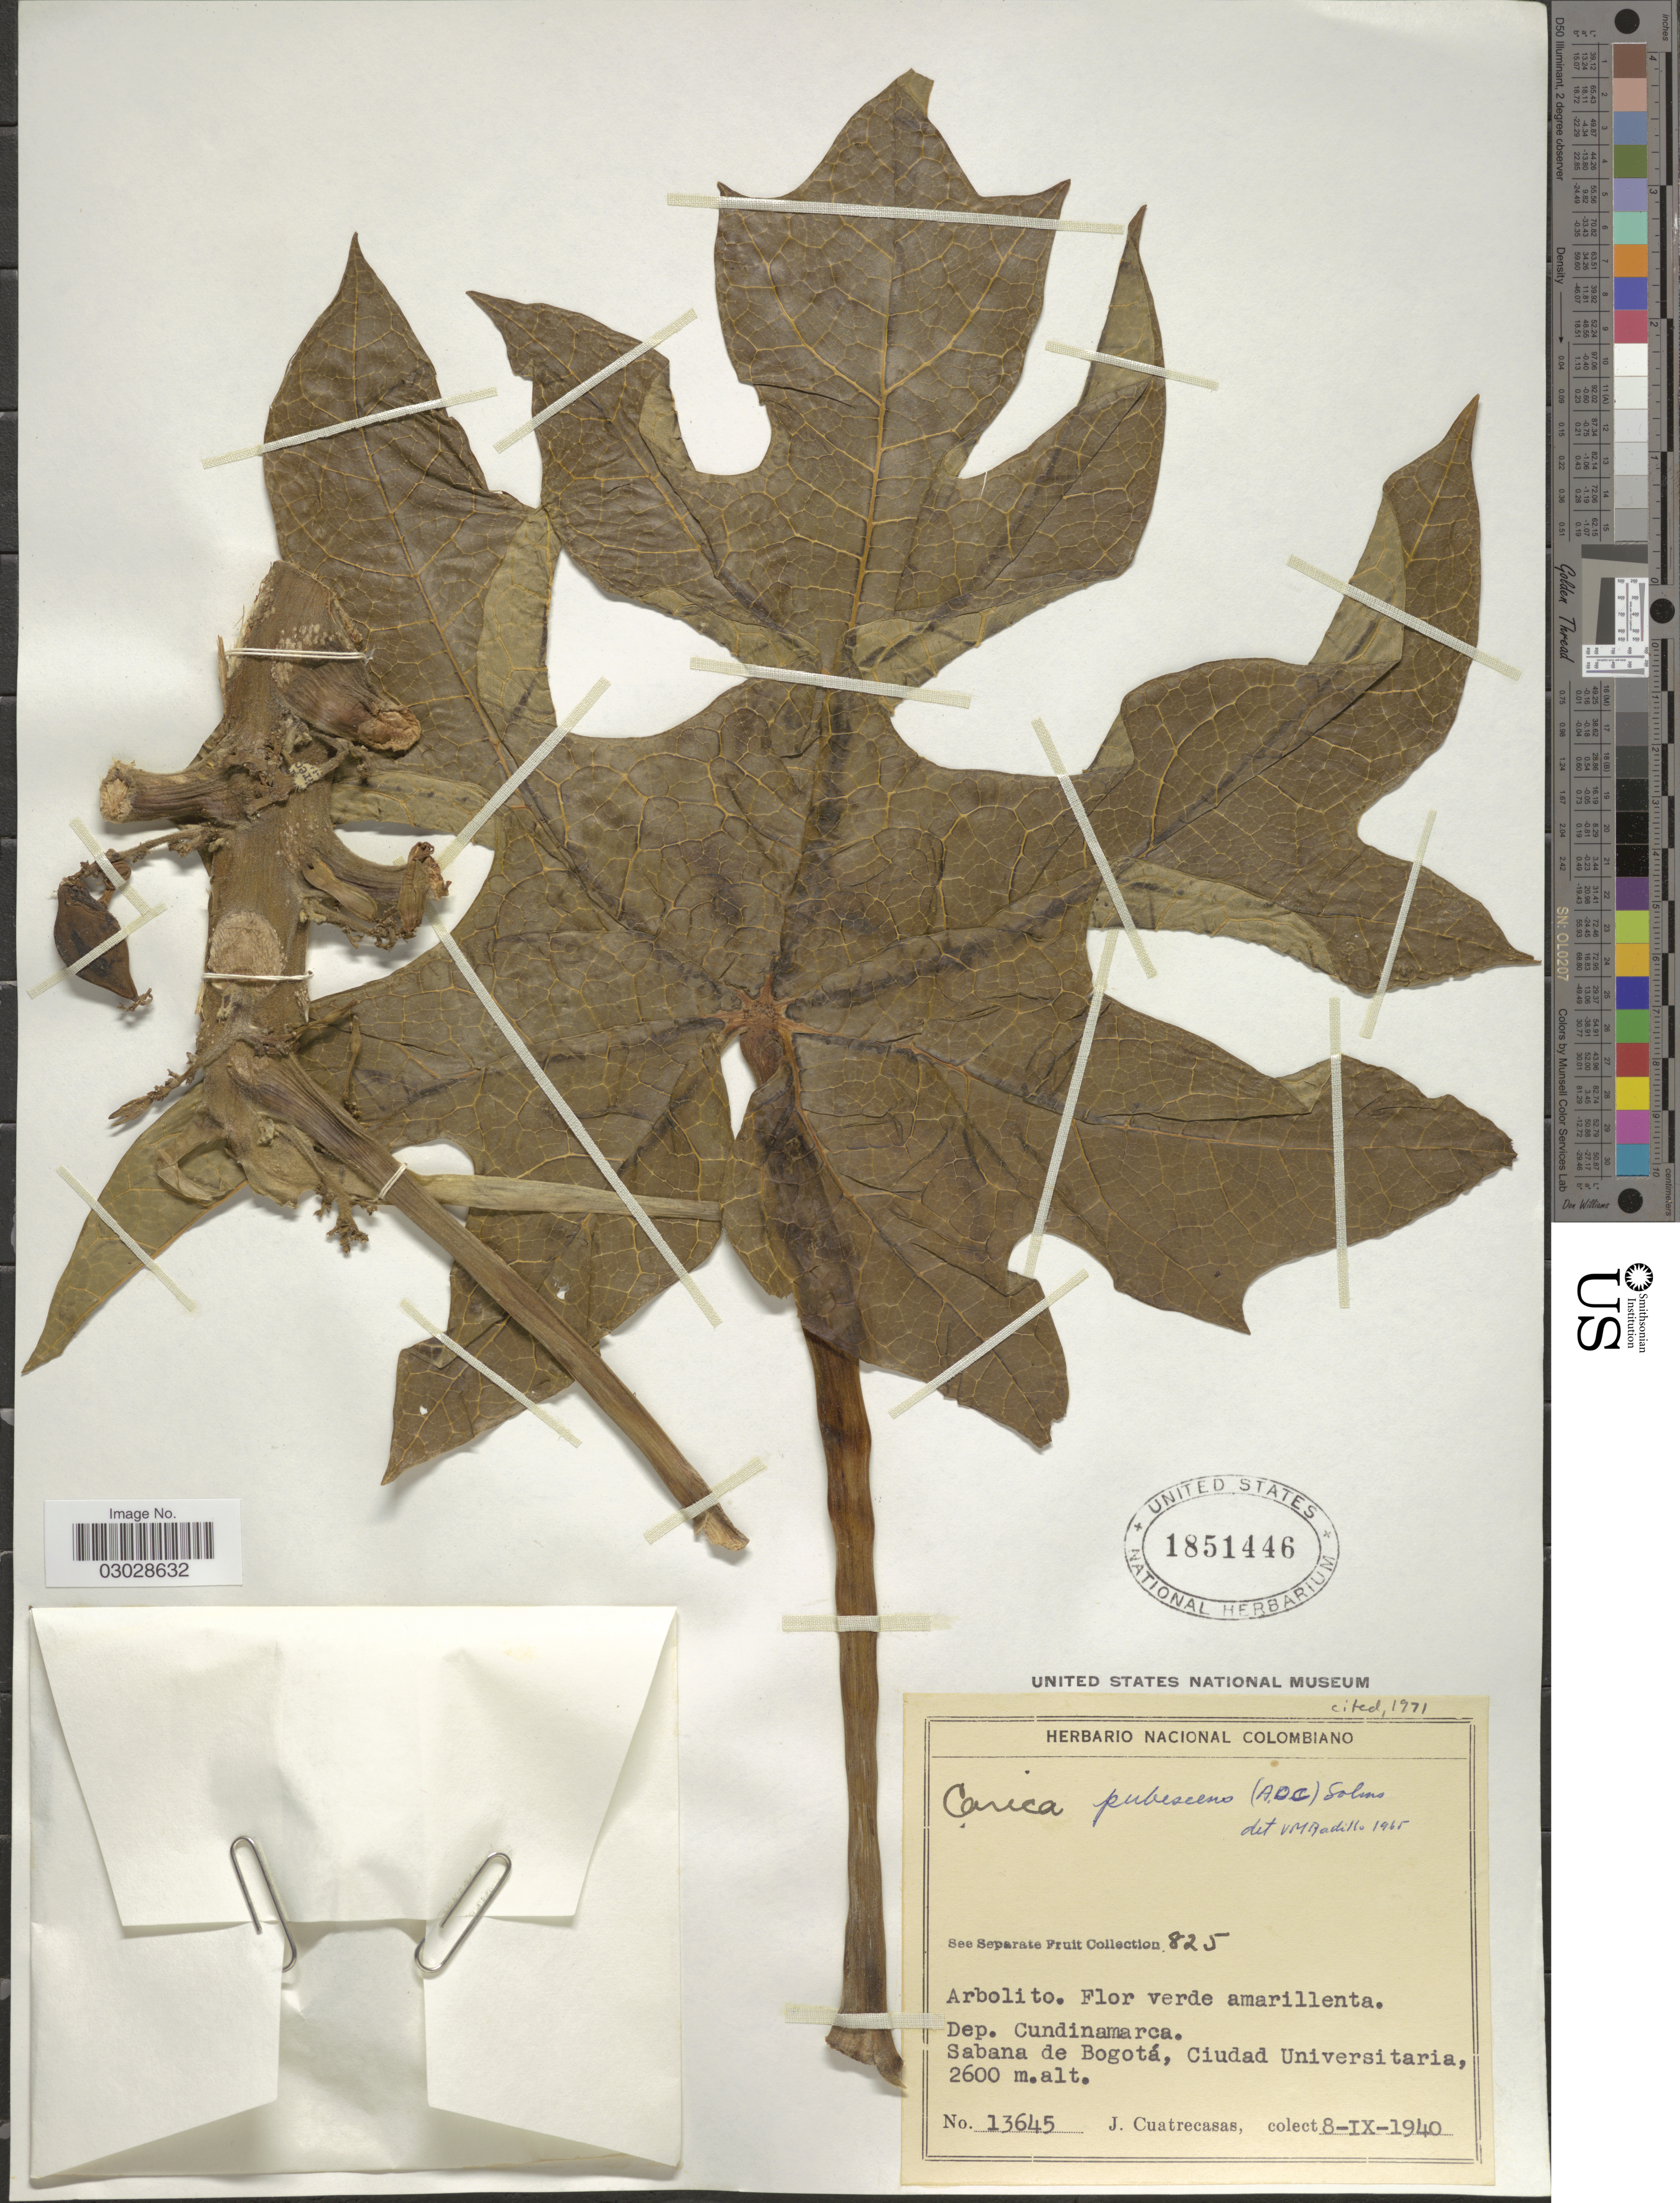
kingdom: Plantae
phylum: Tracheophyta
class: Magnoliopsida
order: Brassicales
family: Caricaceae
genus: Vasconcellea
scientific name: Vasconcellea pubescens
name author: A. DC.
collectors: J. Cuatrecasas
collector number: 13645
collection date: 1940-09-08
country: Colombia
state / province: Cundinamarca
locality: Dep. Cundinamarca. Sabana de Bogotá, Ciudad Universitaria.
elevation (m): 2600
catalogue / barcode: US 1851446